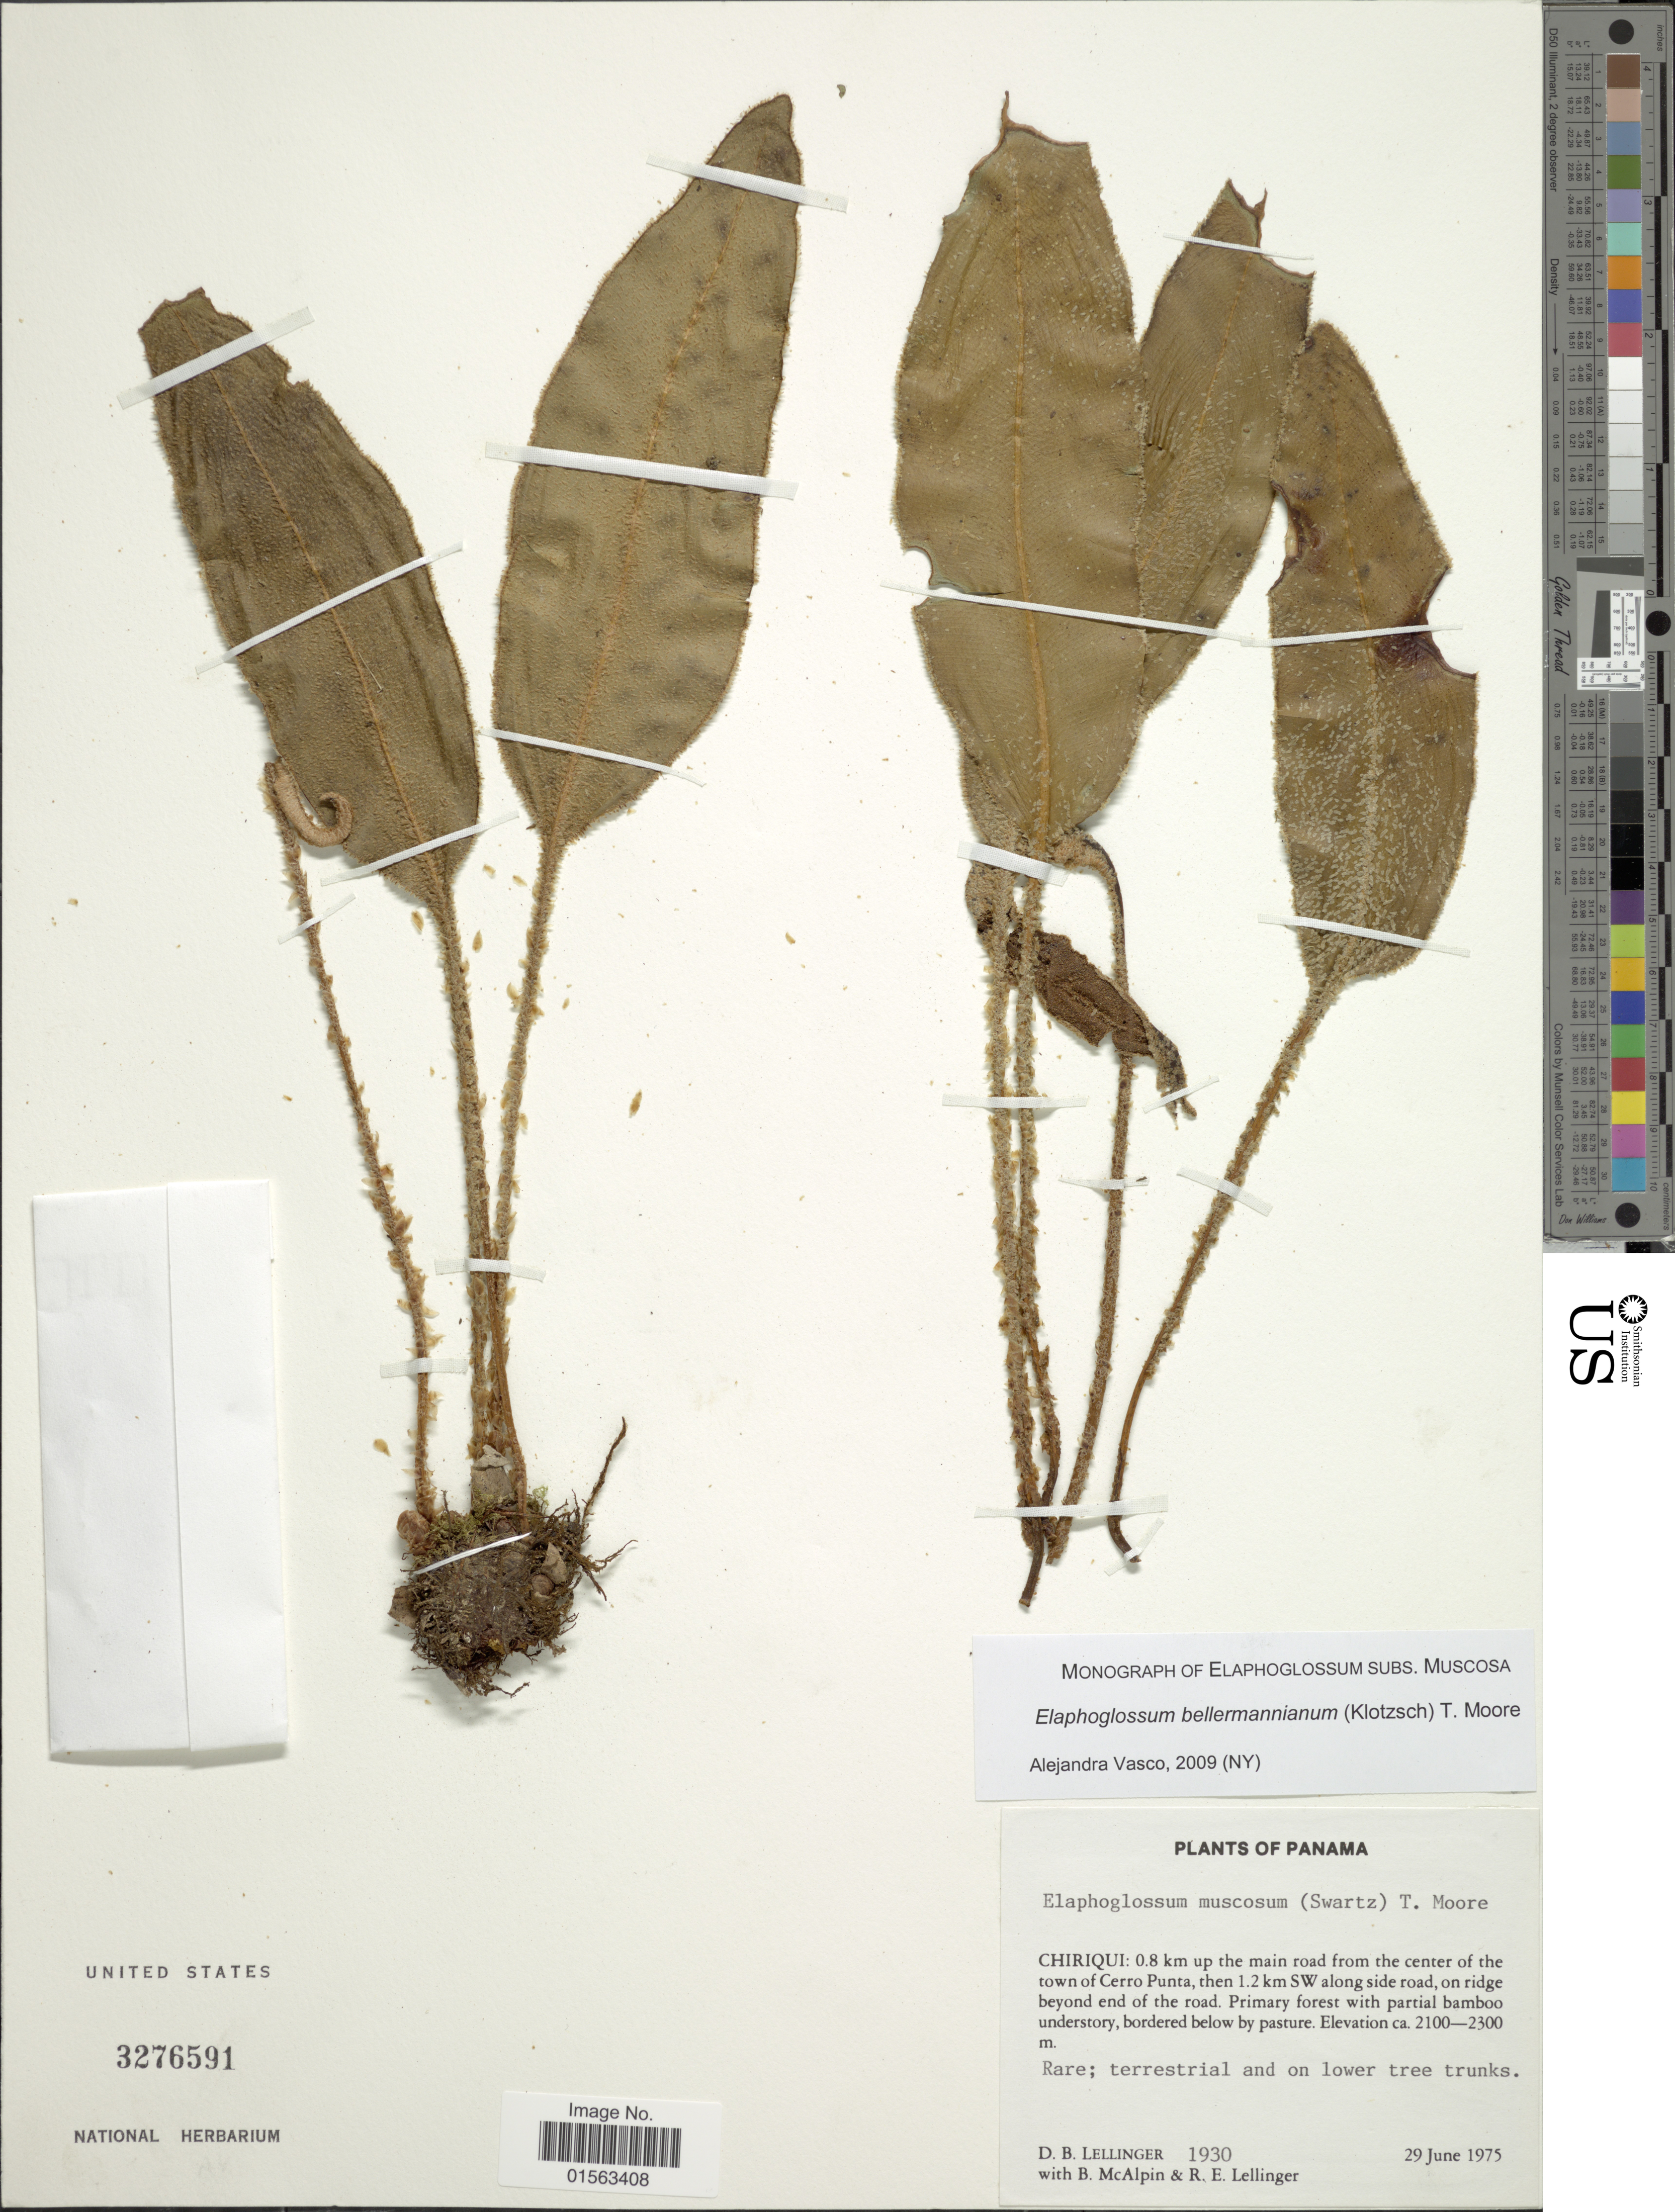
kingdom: Plantae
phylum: Tracheophyta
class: Polypodiopsida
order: Polypodiales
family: Dryopteridaceae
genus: Elaphoglossum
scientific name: Elaphoglossum bellermannianum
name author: (Klotzsch) T. Moore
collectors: D. B. Lellinger, B. McAlpin & R. E. Lellinger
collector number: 1930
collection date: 1975-06-29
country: Panama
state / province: Chiriqui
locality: Chiriqui: 0.8 km up the main road from the center of the town of Cerro Punta, then 1.2 km SW along side road, on ridge beyond end of the road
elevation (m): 2100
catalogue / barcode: US 3276591